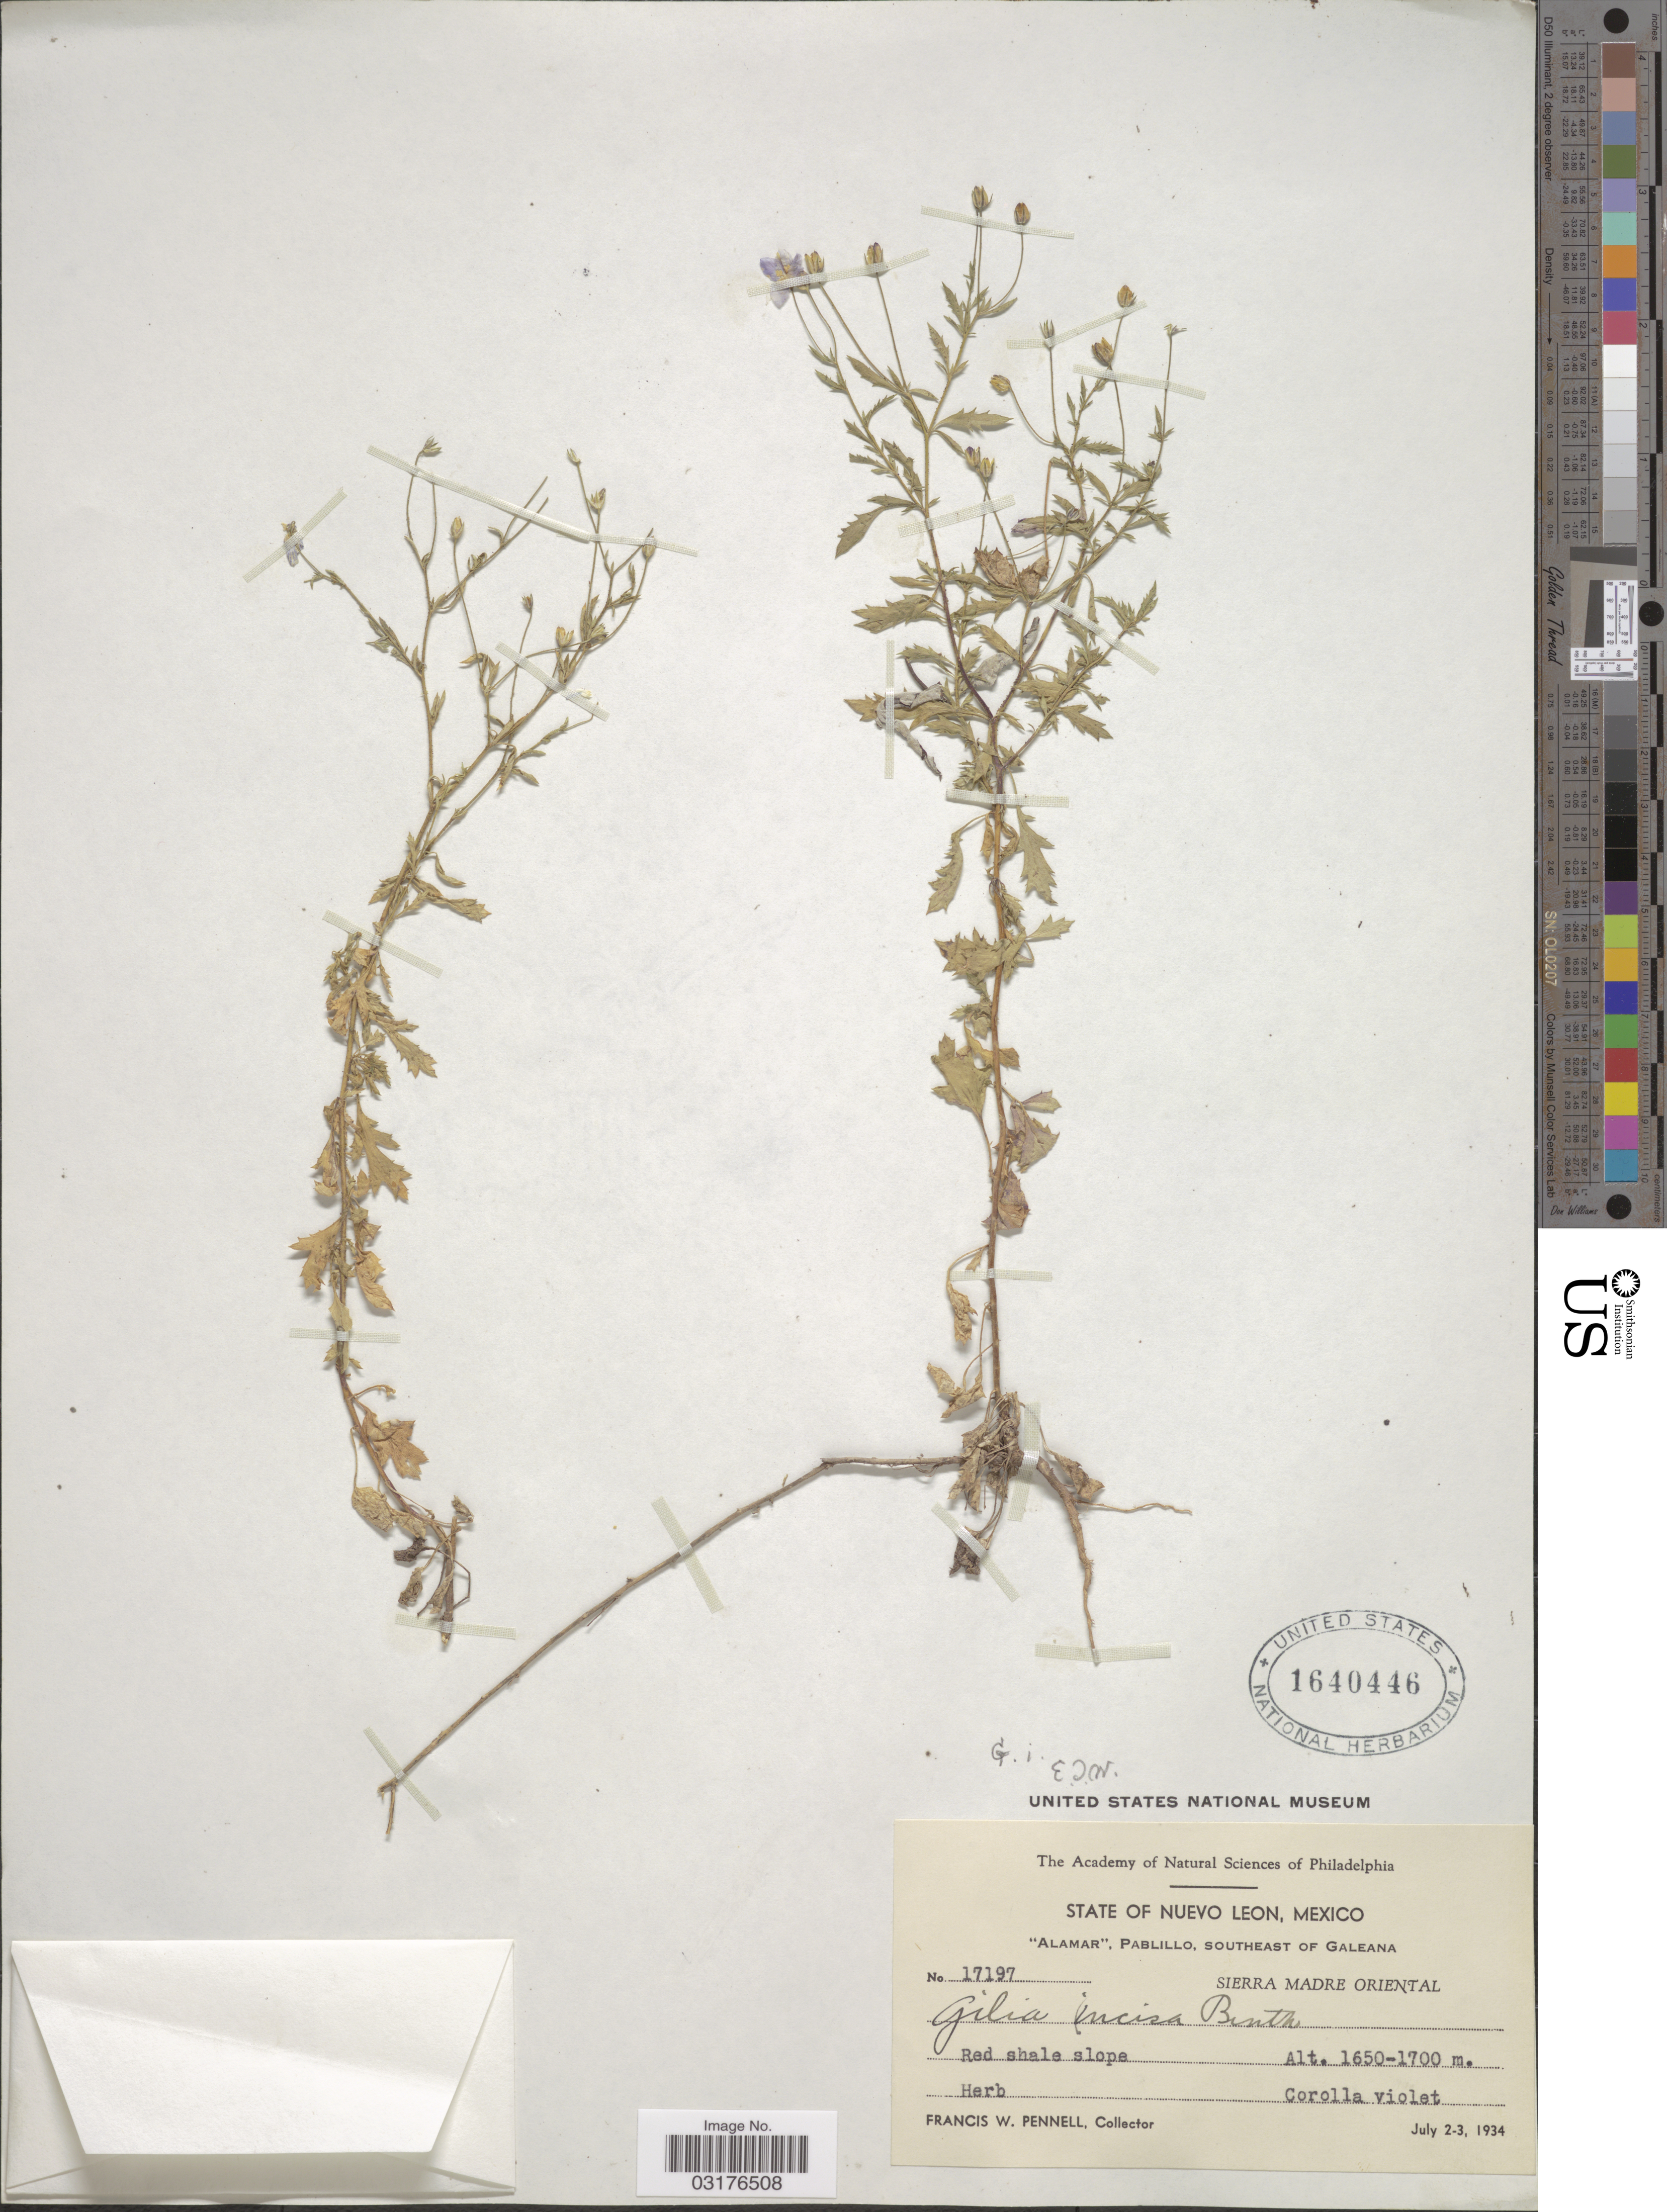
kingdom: Plantae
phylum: Tracheophyta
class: Magnoliopsida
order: Ericales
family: Polemoniaceae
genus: Giliastrum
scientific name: Giliastrum incisum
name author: (Benth.) J.M. Porter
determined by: Strong, Mark T., (BOT), Smithsonian Institution - National Museum of Natural History (UNITED STATES)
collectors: F. W. Pennell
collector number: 17197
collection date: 1934-07-02/1934-07-03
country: Mexico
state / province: Nuevo León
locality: Alamar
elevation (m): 1650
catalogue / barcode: US 1640446